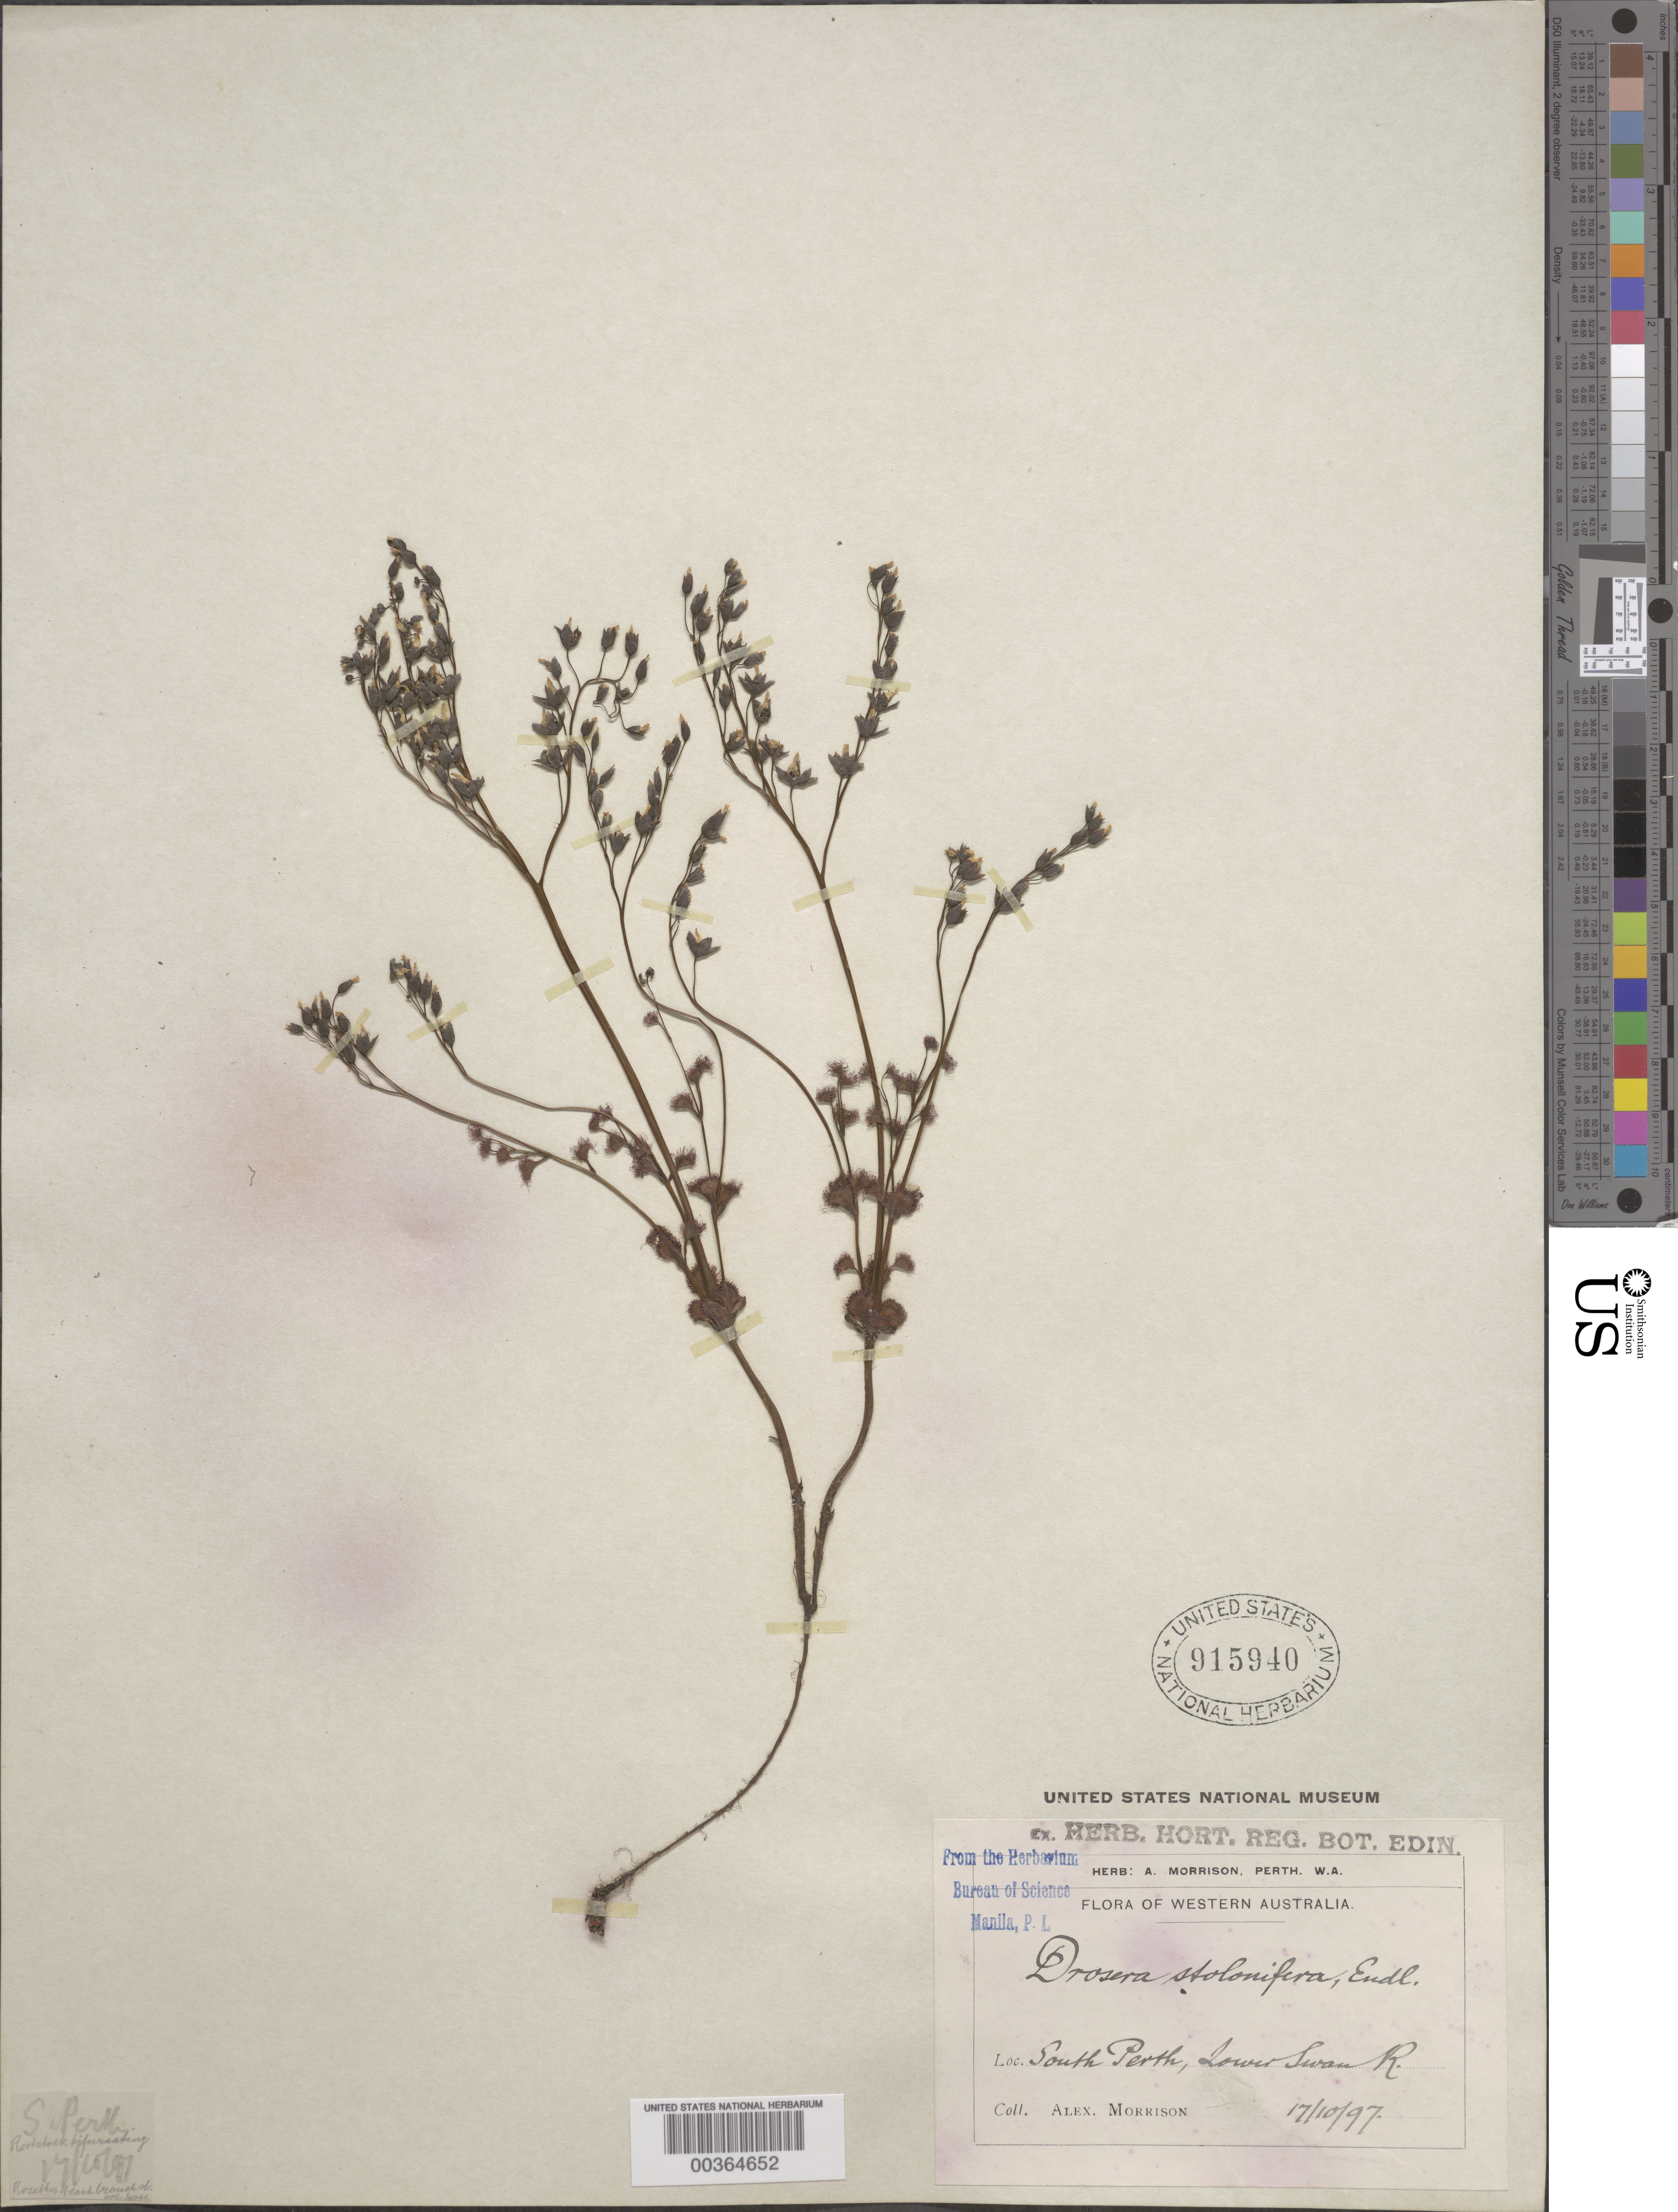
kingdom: Plantae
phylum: Tracheophyta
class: Magnoliopsida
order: Caryophyllales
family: Droseraceae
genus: Drosera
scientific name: Drosera stolonifera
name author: Endl.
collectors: A. Morrison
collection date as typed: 17 Oct 1897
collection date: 1897-10-17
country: Australia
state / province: Western Australia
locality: Lower swan river, south perth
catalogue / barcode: US 915940